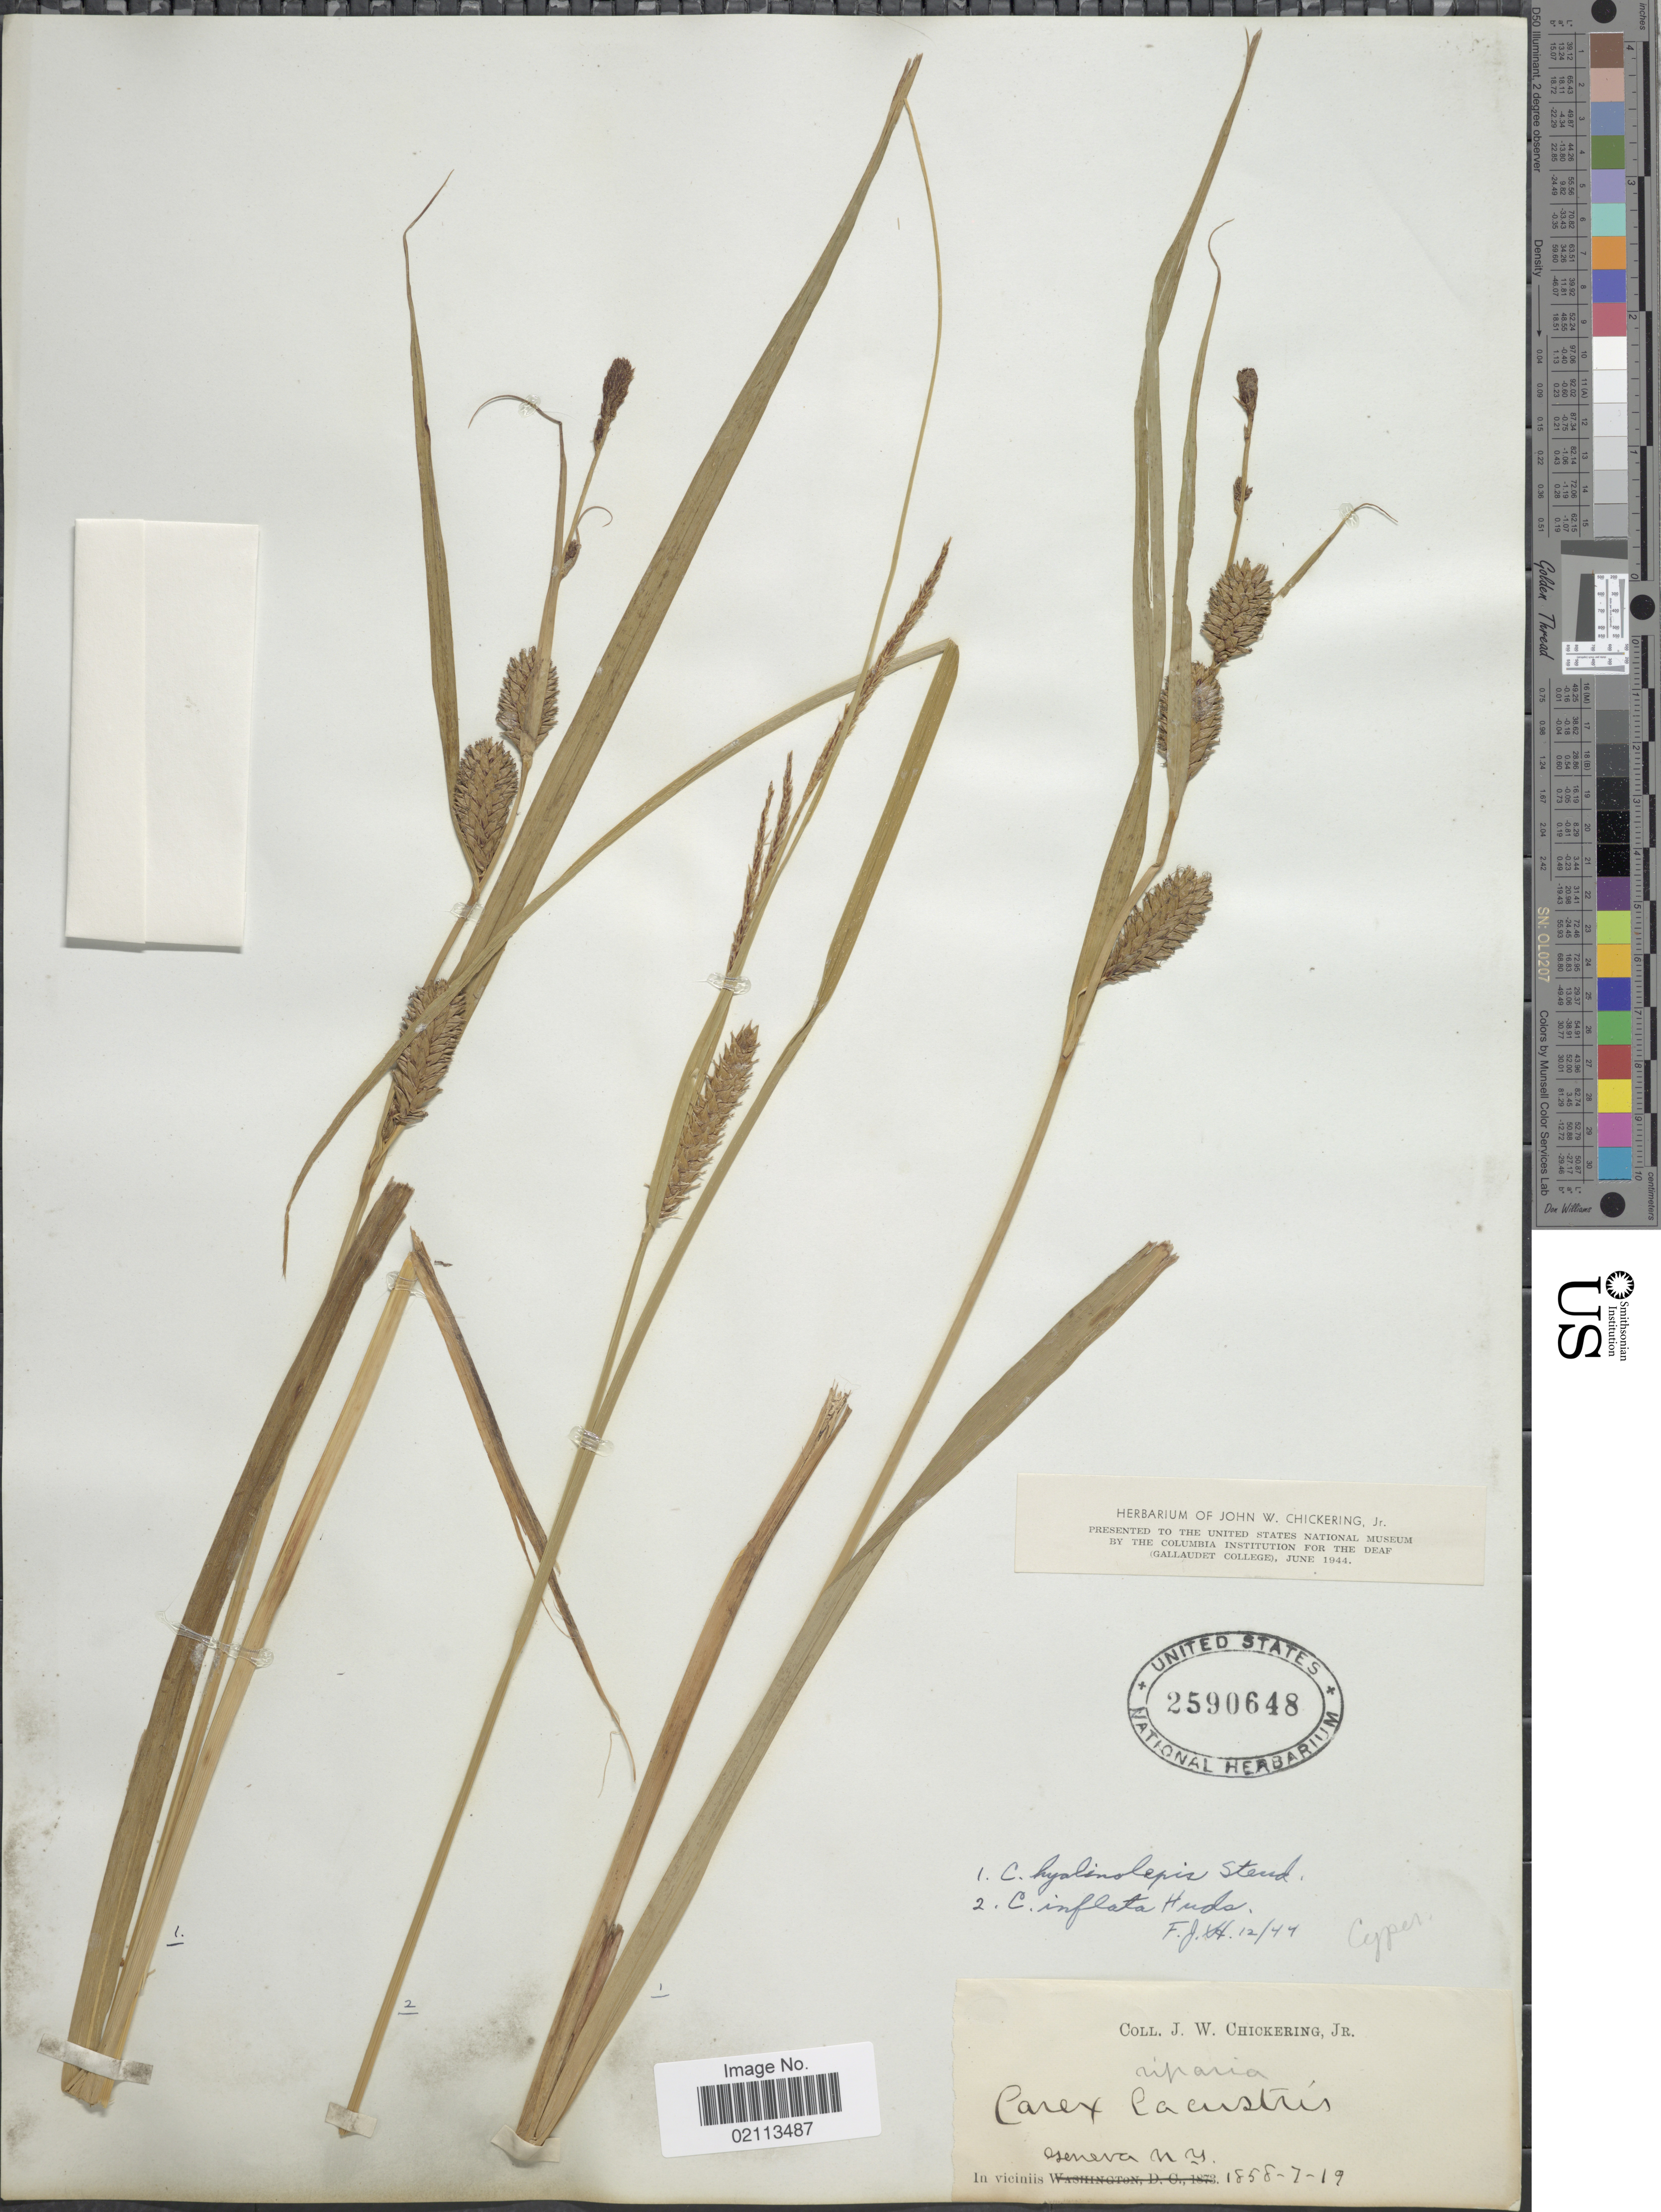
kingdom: Plantae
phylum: Tracheophyta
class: Liliopsida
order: Poales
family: Cyperaceae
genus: Carex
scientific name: Carex hyalinolepis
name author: Steud.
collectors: J. W. Chickering Jr.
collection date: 1858-07-19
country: United States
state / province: New York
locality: In viciniis Geneva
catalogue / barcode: US 2590648